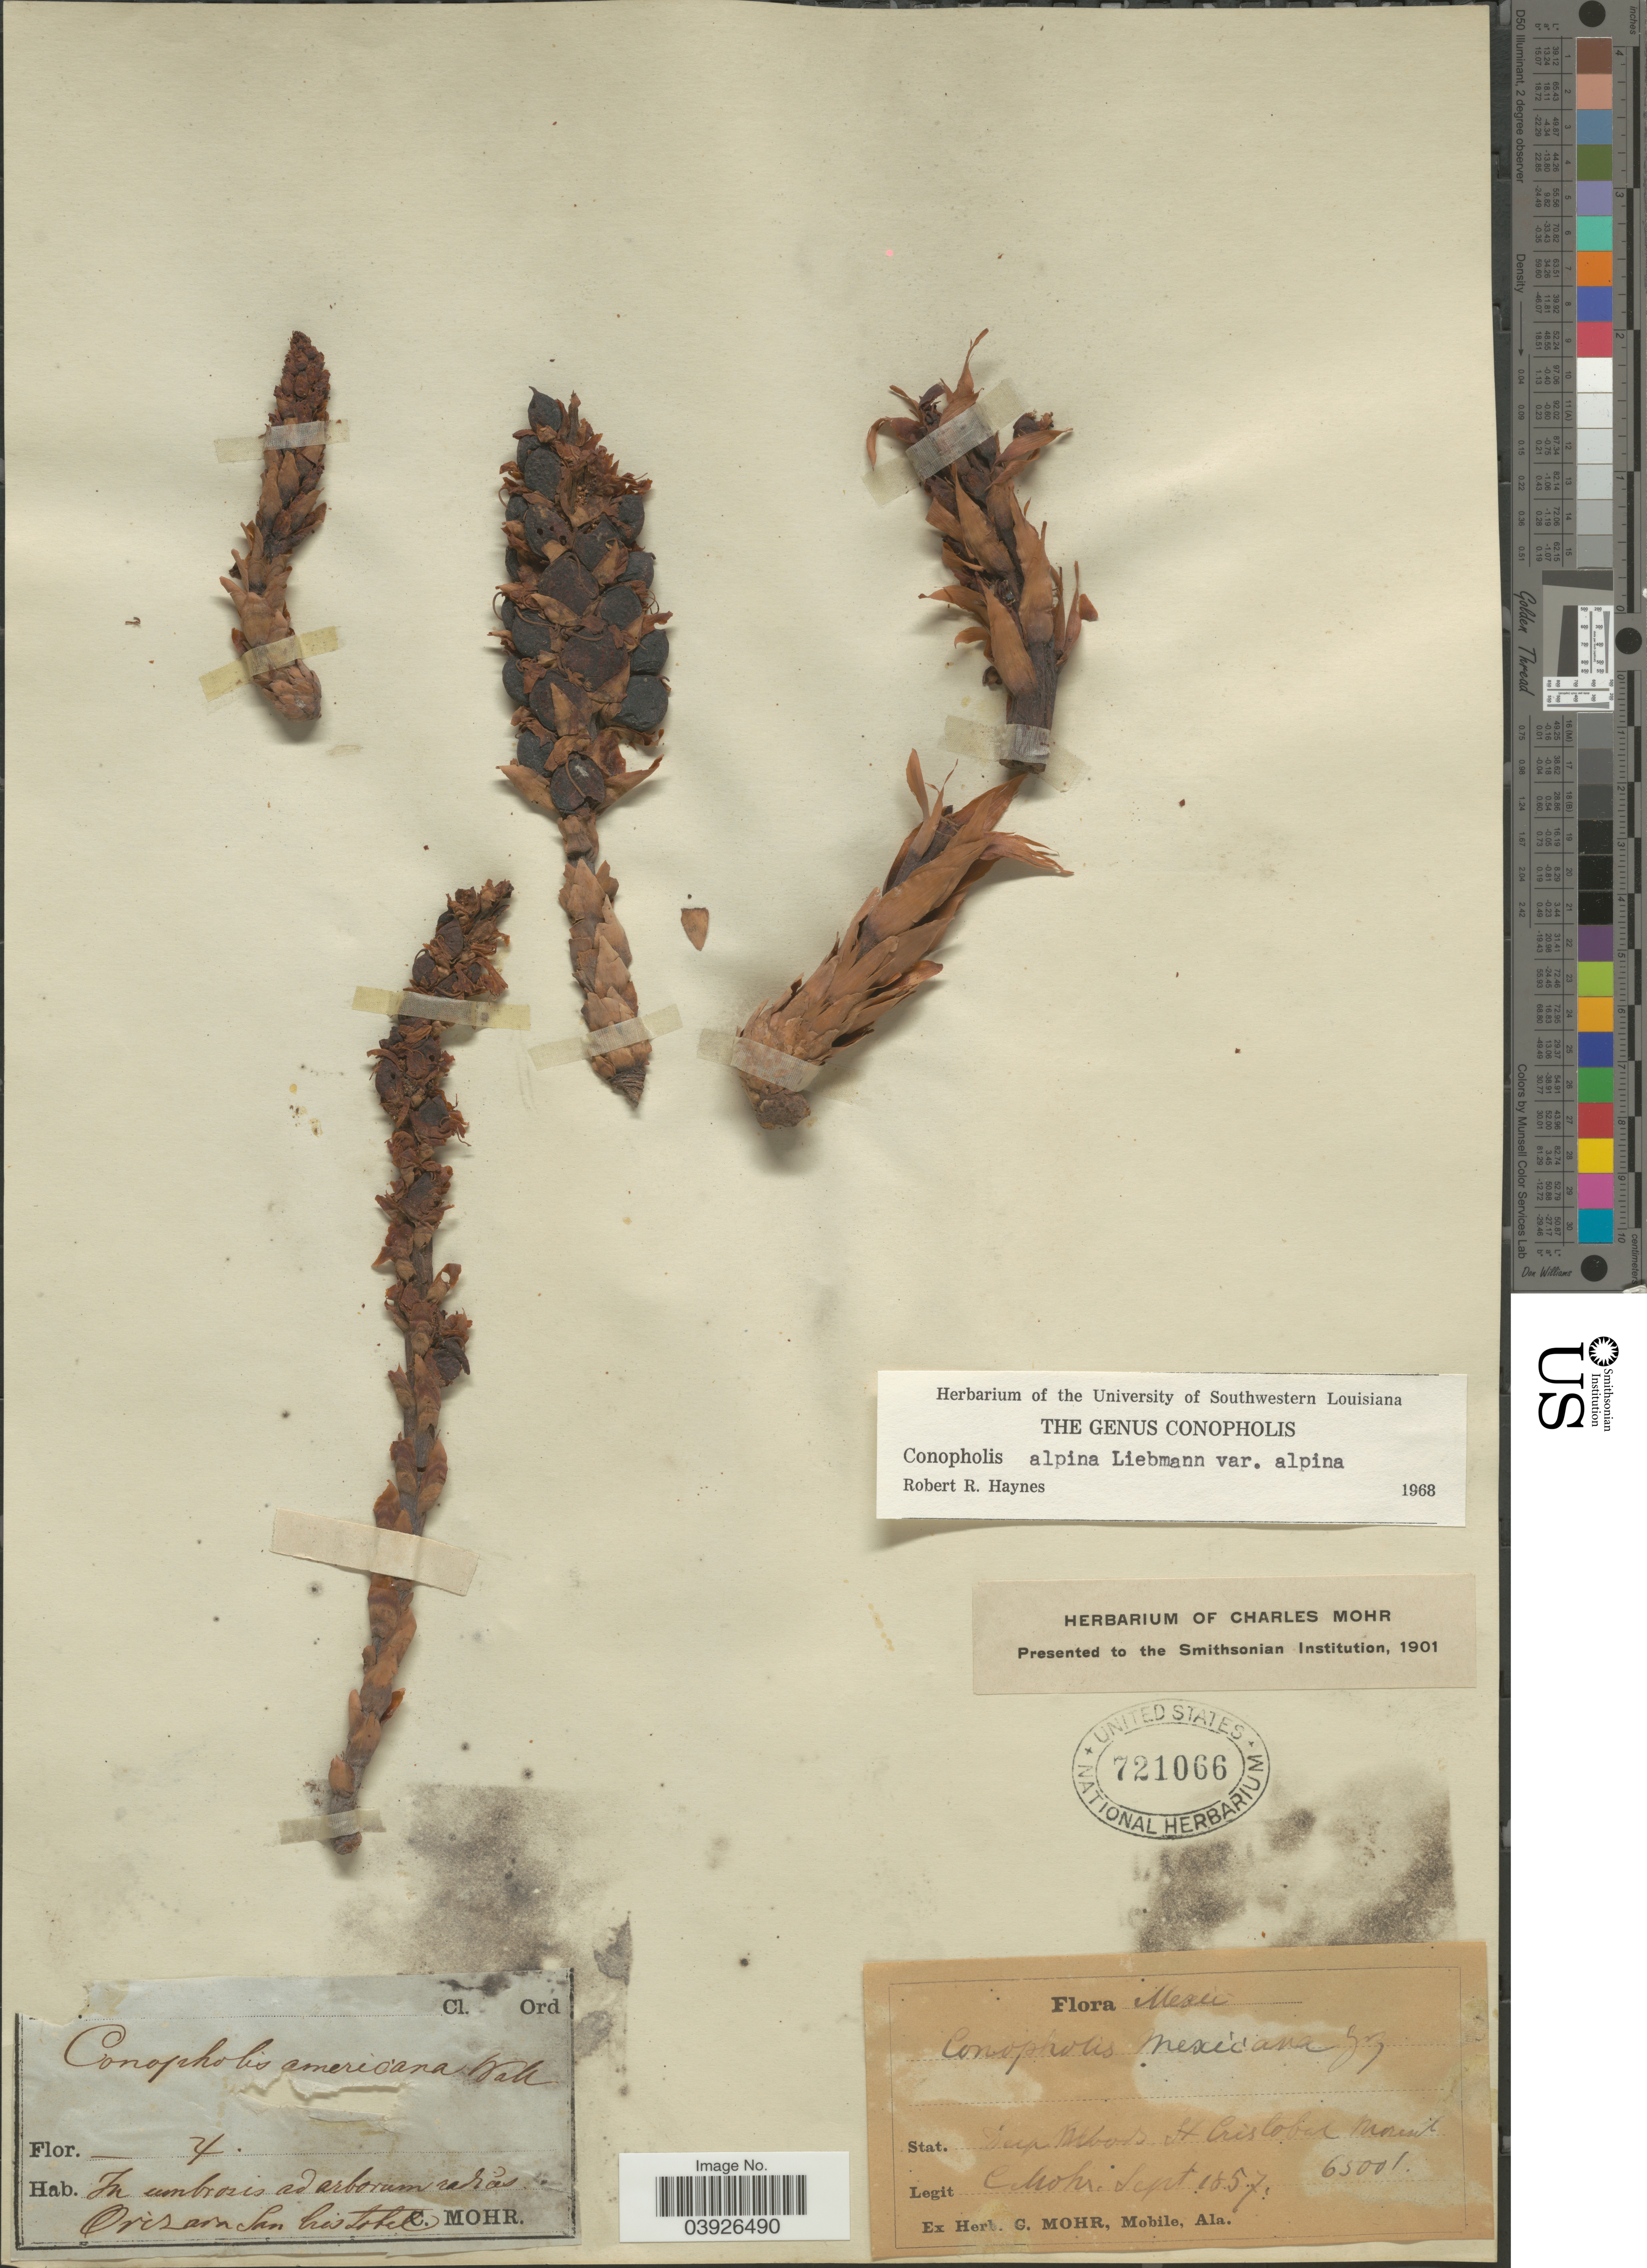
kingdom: Plantae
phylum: Tracheophyta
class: Magnoliopsida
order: Lamiales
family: Orobanchaceae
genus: Conopholis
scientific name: Conopholis alpina var. alpina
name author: Liebm.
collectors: C. T. Mohr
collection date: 1857-09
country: Mexico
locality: Dep. Mibos. [interpreted] St. Cristobal. Orizaba.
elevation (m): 1981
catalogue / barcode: US 721066